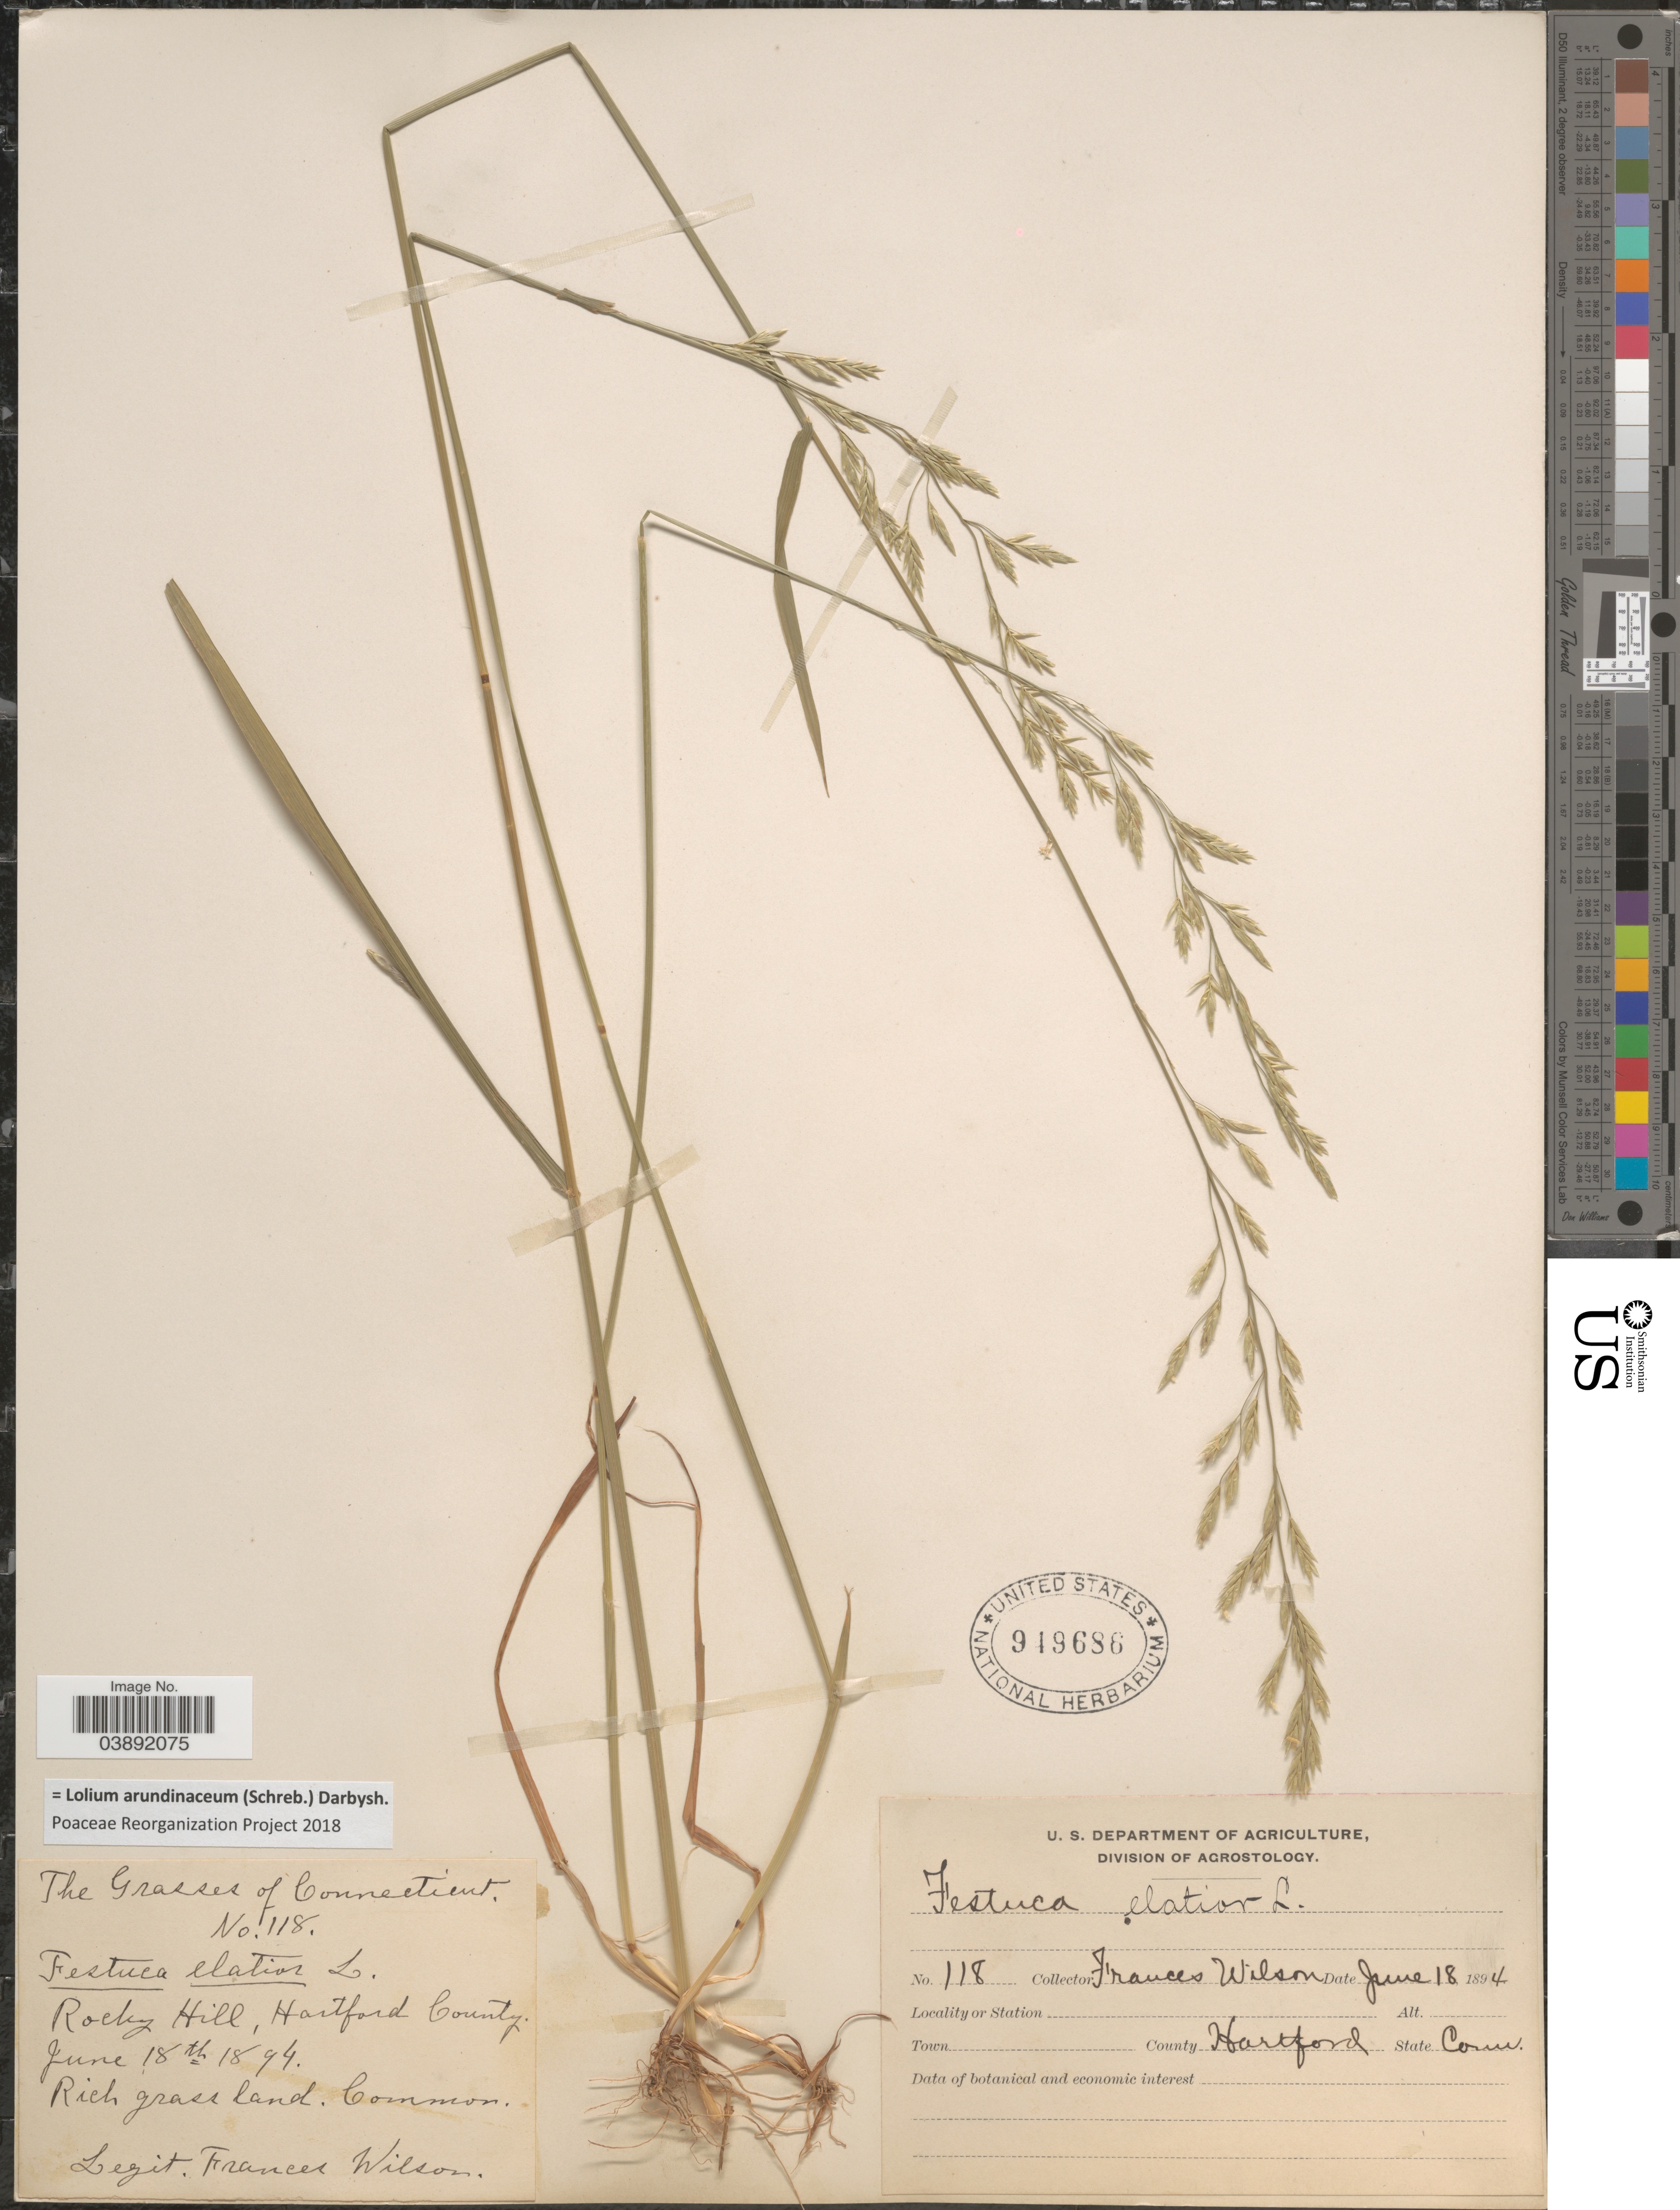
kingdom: Plantae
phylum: Tracheophyta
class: Liliopsida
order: Poales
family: Poaceae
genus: Lolium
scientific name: Lolium arundinaceum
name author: (Schreb.) Darbysh.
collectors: F. D. Wilson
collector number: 118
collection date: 1894-06-18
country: United States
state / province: Connecticut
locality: Rocky Hill, Hartford County.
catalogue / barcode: US 949686